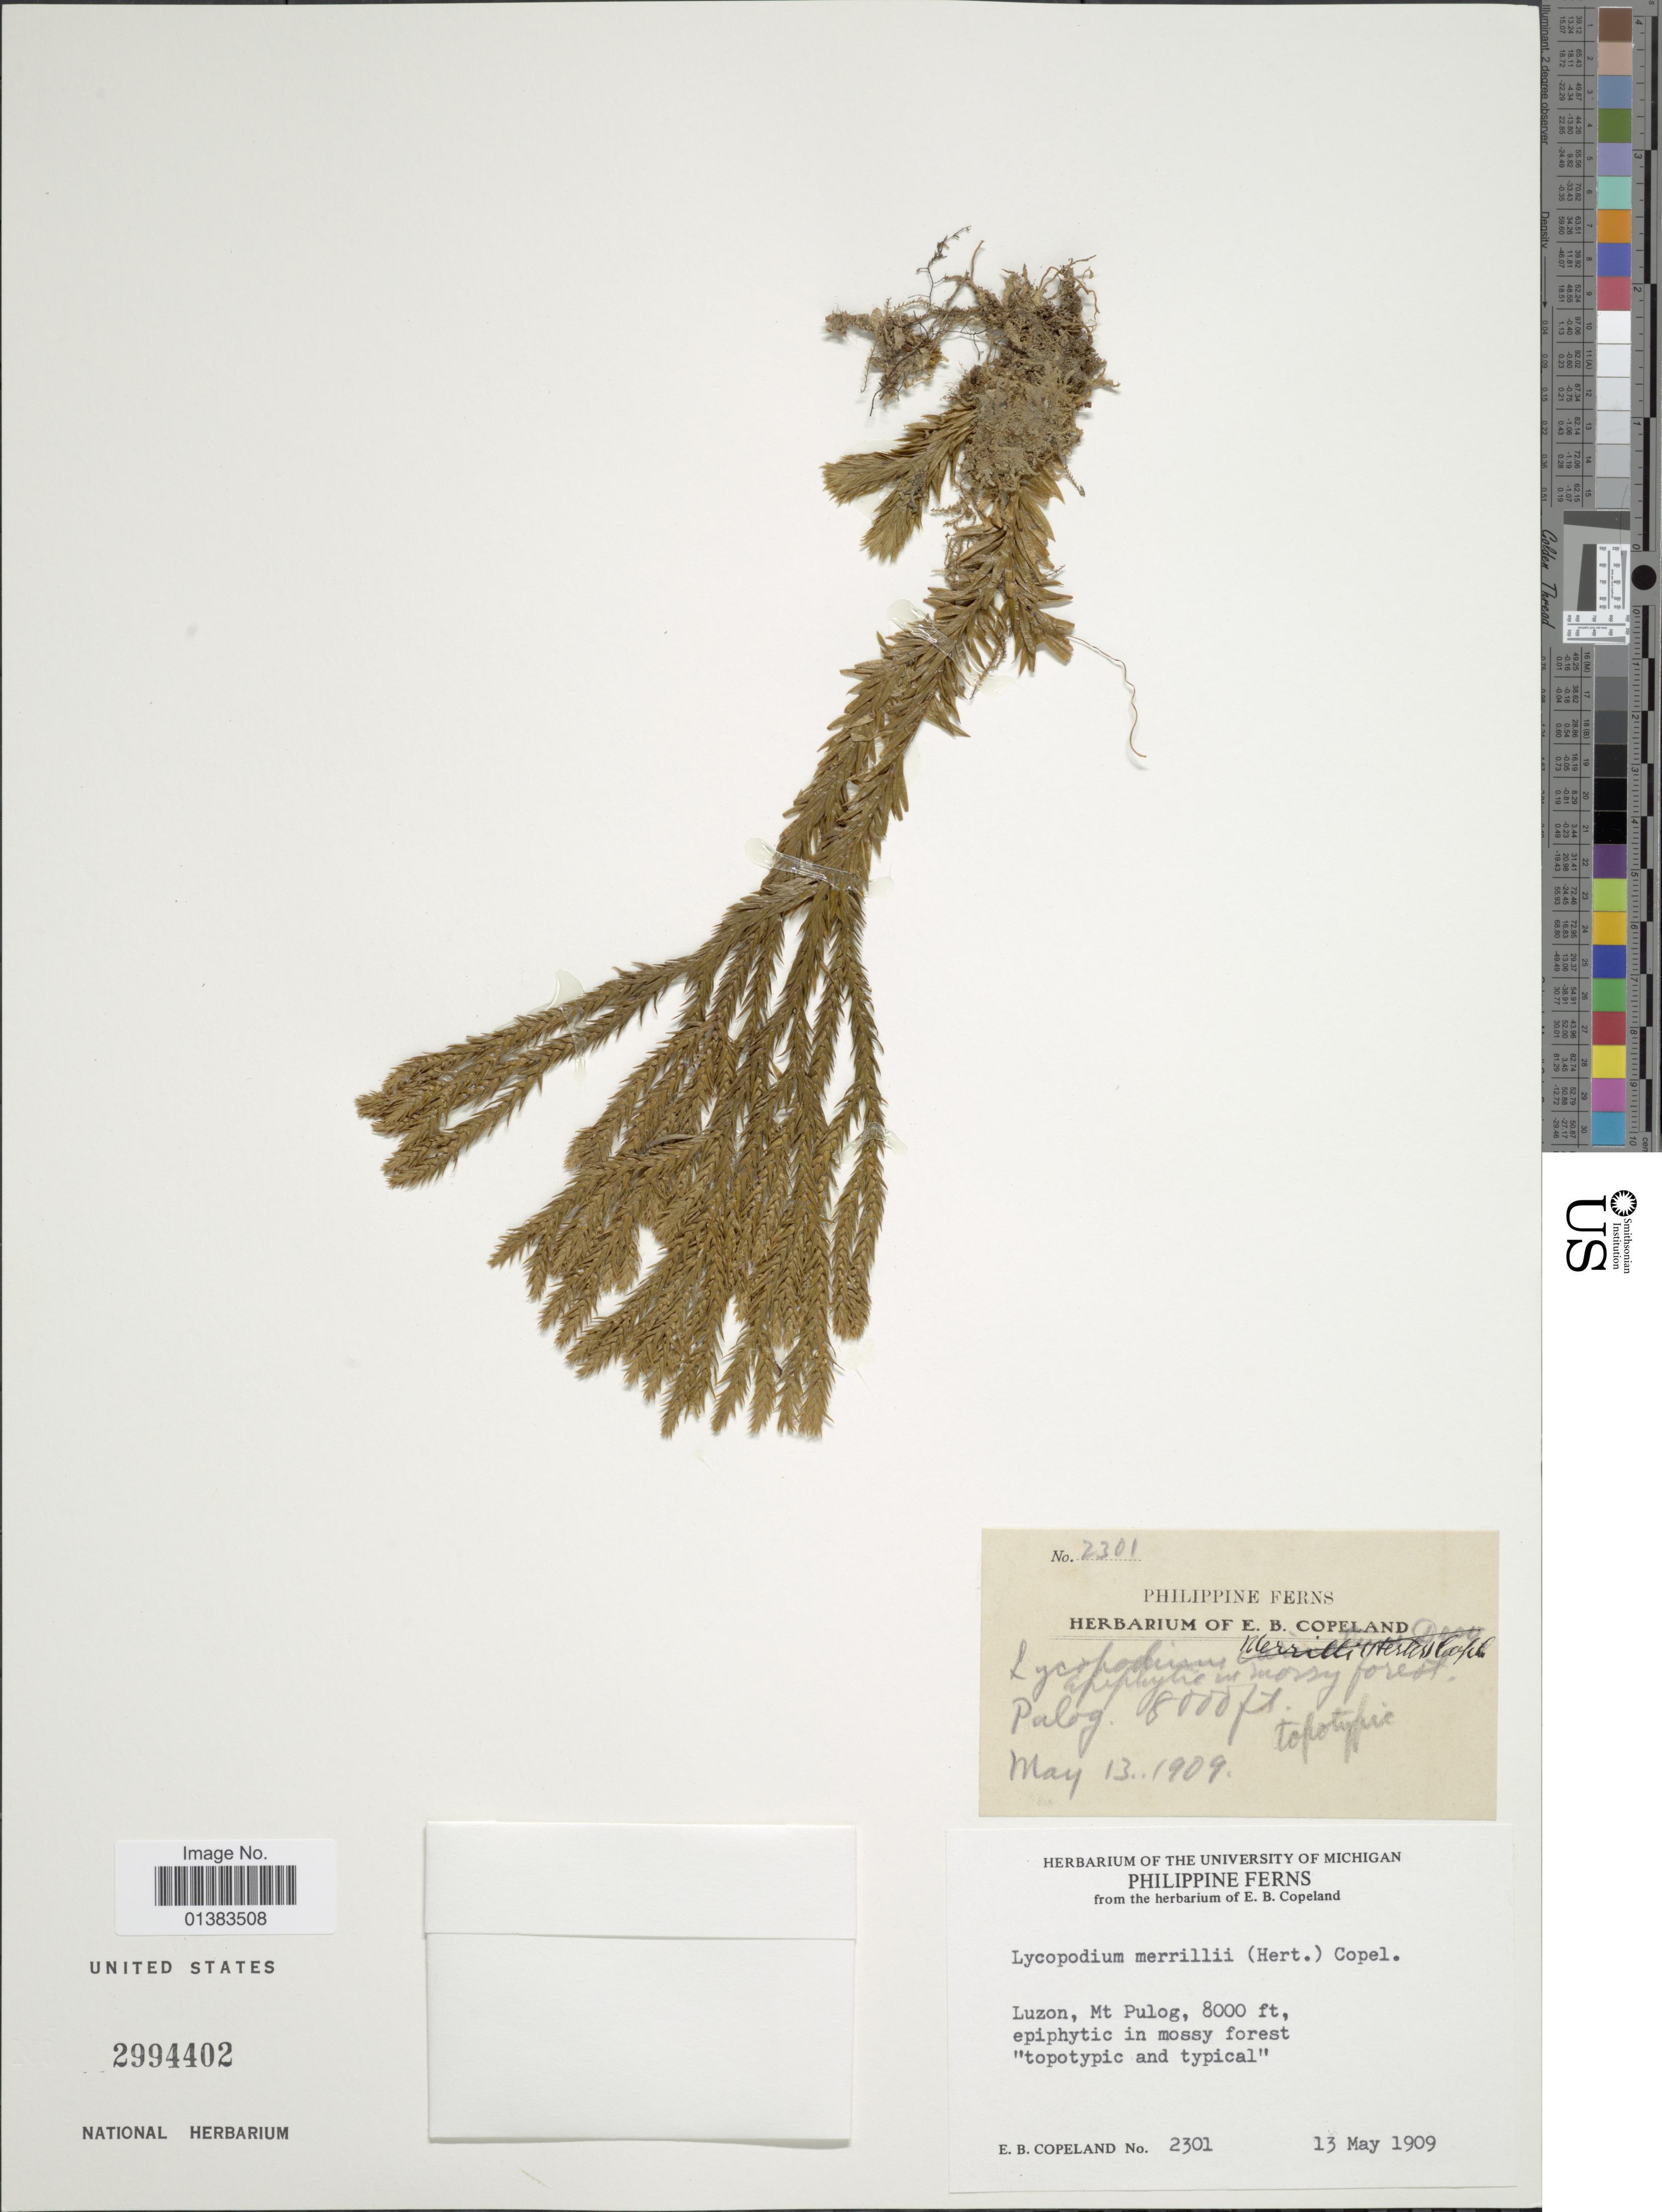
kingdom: Plantae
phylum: Tracheophyta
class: Lycopodiopsida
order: Lycopodiales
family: Lycopodiaceae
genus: Phlegmariurus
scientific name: Phlegmariurus merrillii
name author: (Herter) A. R. Field & Bostock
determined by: Field, A. R.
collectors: E. B. Copeland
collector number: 2301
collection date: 1909-05-13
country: Philippines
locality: Luzon, Mt Pulog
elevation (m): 2438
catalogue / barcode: US 2994402